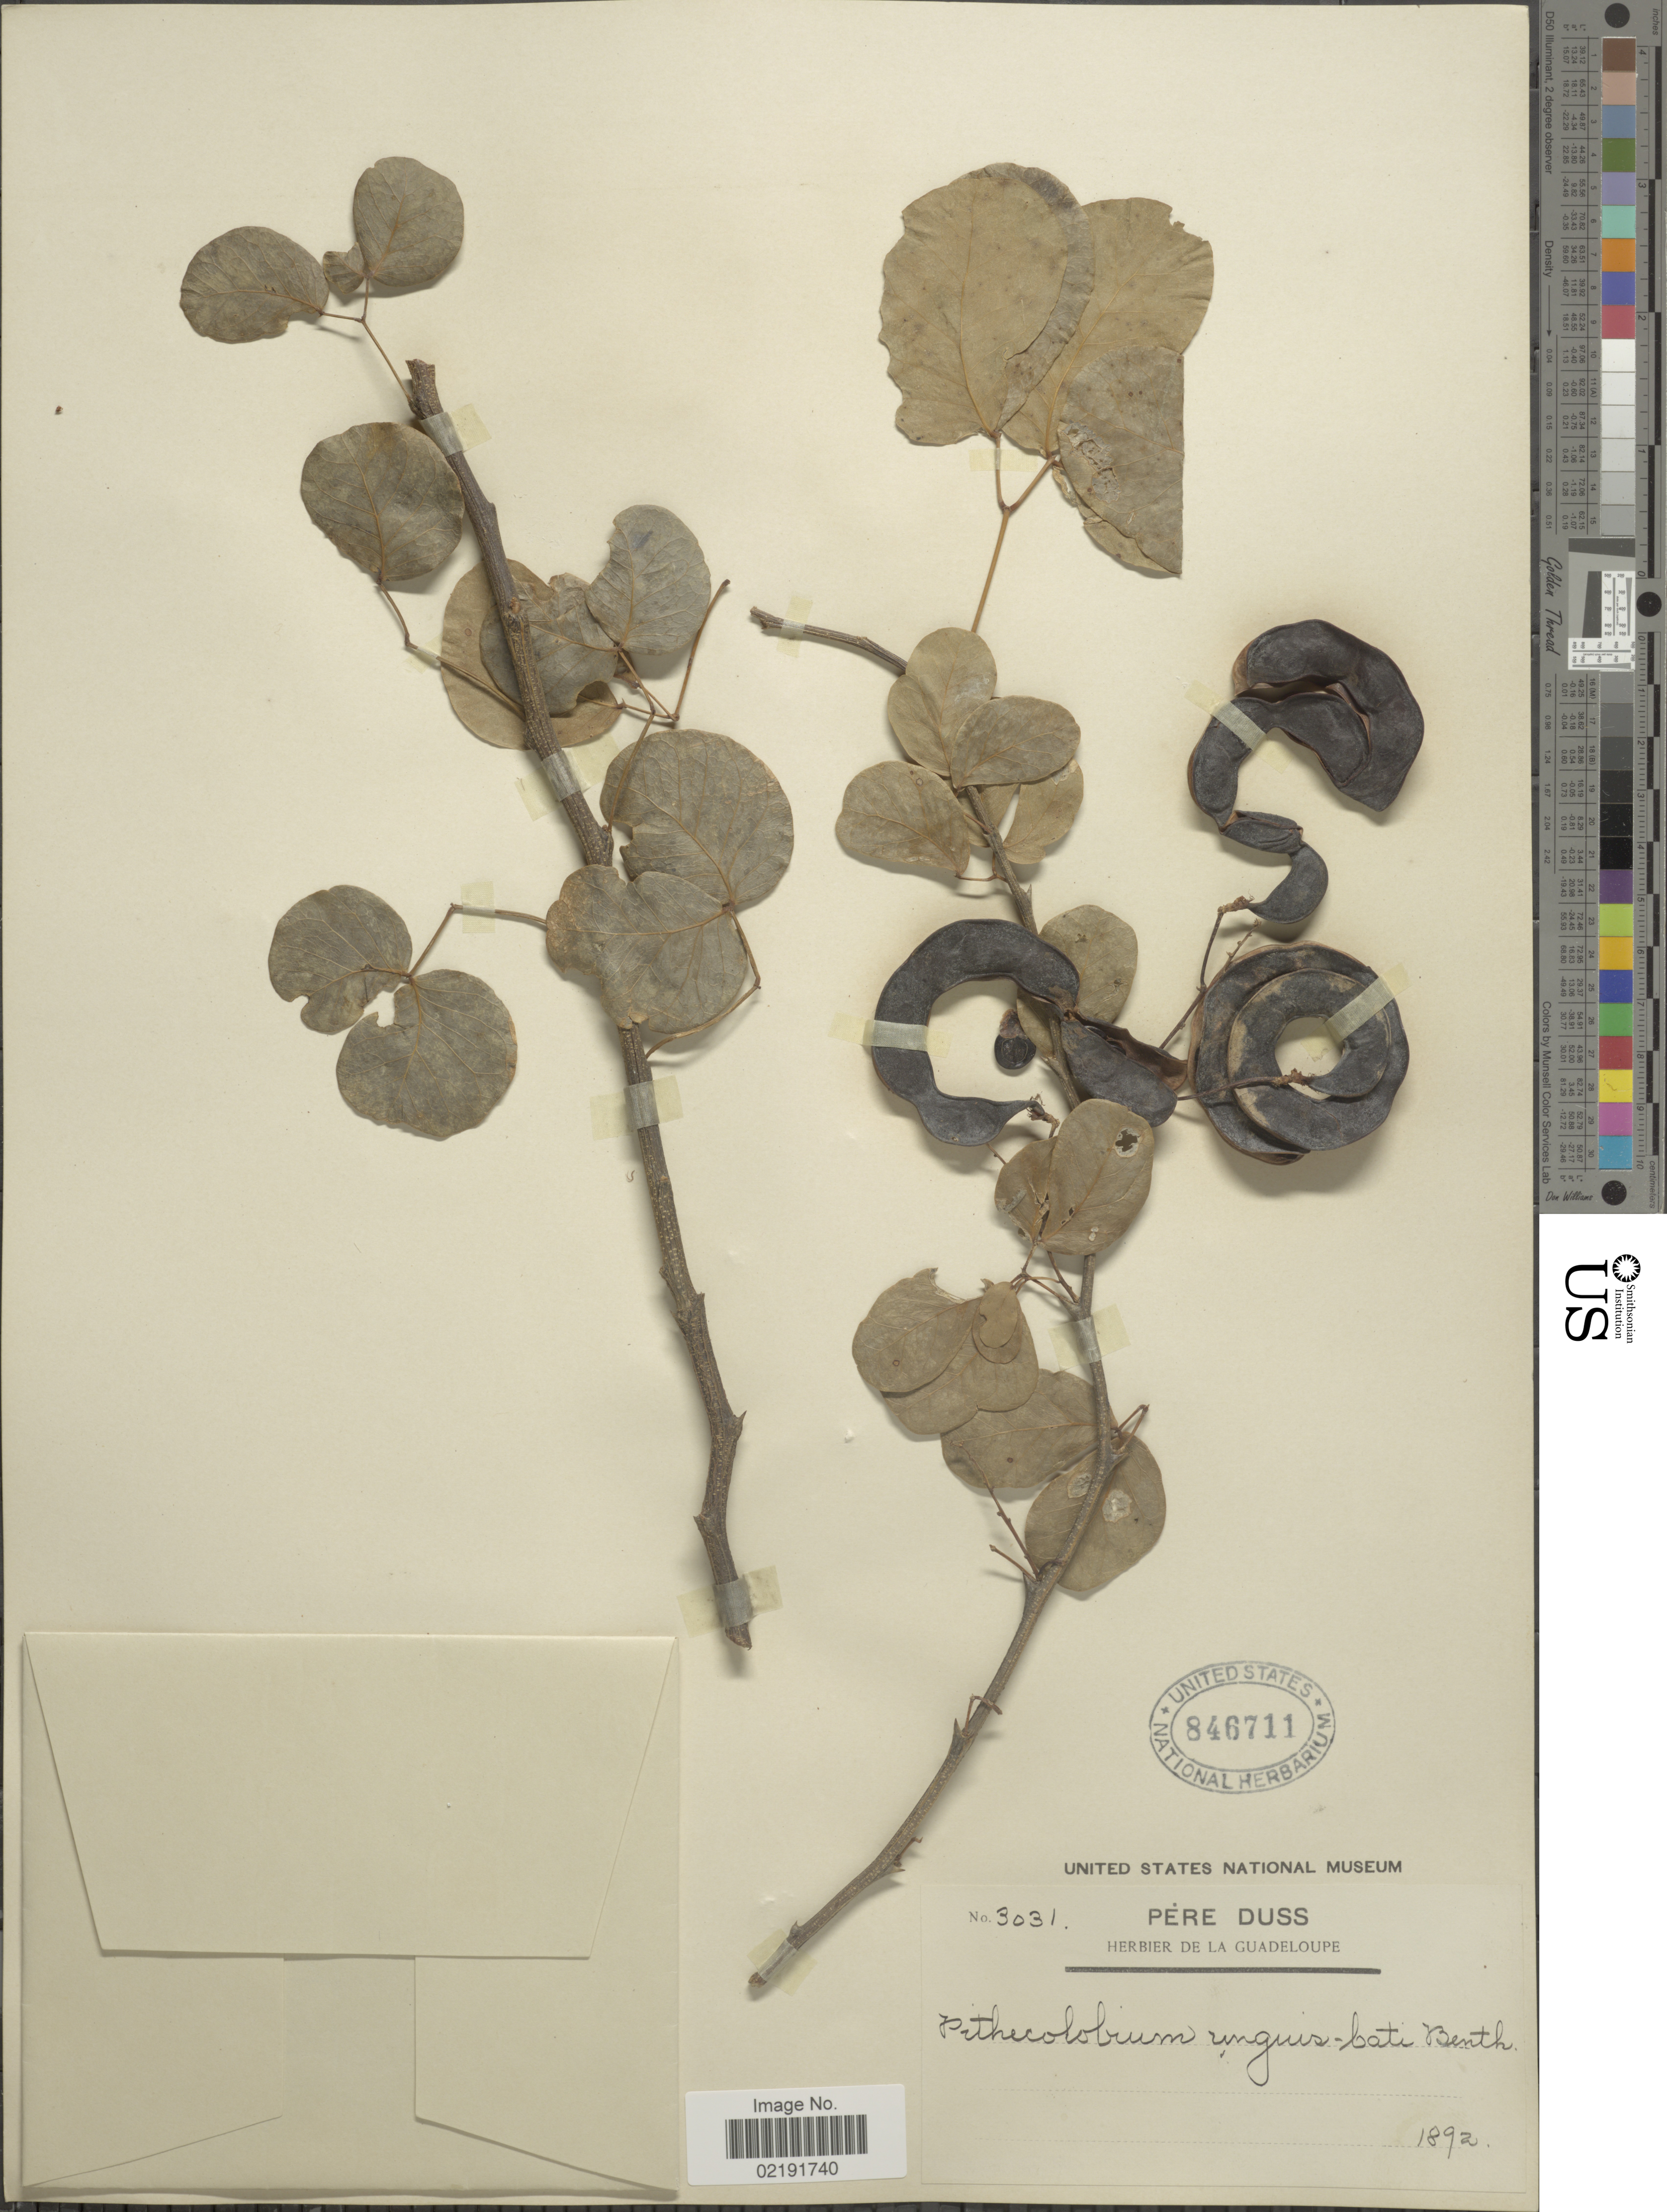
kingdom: Plantae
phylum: Tracheophyta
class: Magnoliopsida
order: Fabales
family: Fabaceae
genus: Pithecellobium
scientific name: Pithecellobium unguis-cati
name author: (L.) Benth.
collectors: Père Duss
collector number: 3031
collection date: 1892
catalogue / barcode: US 846711